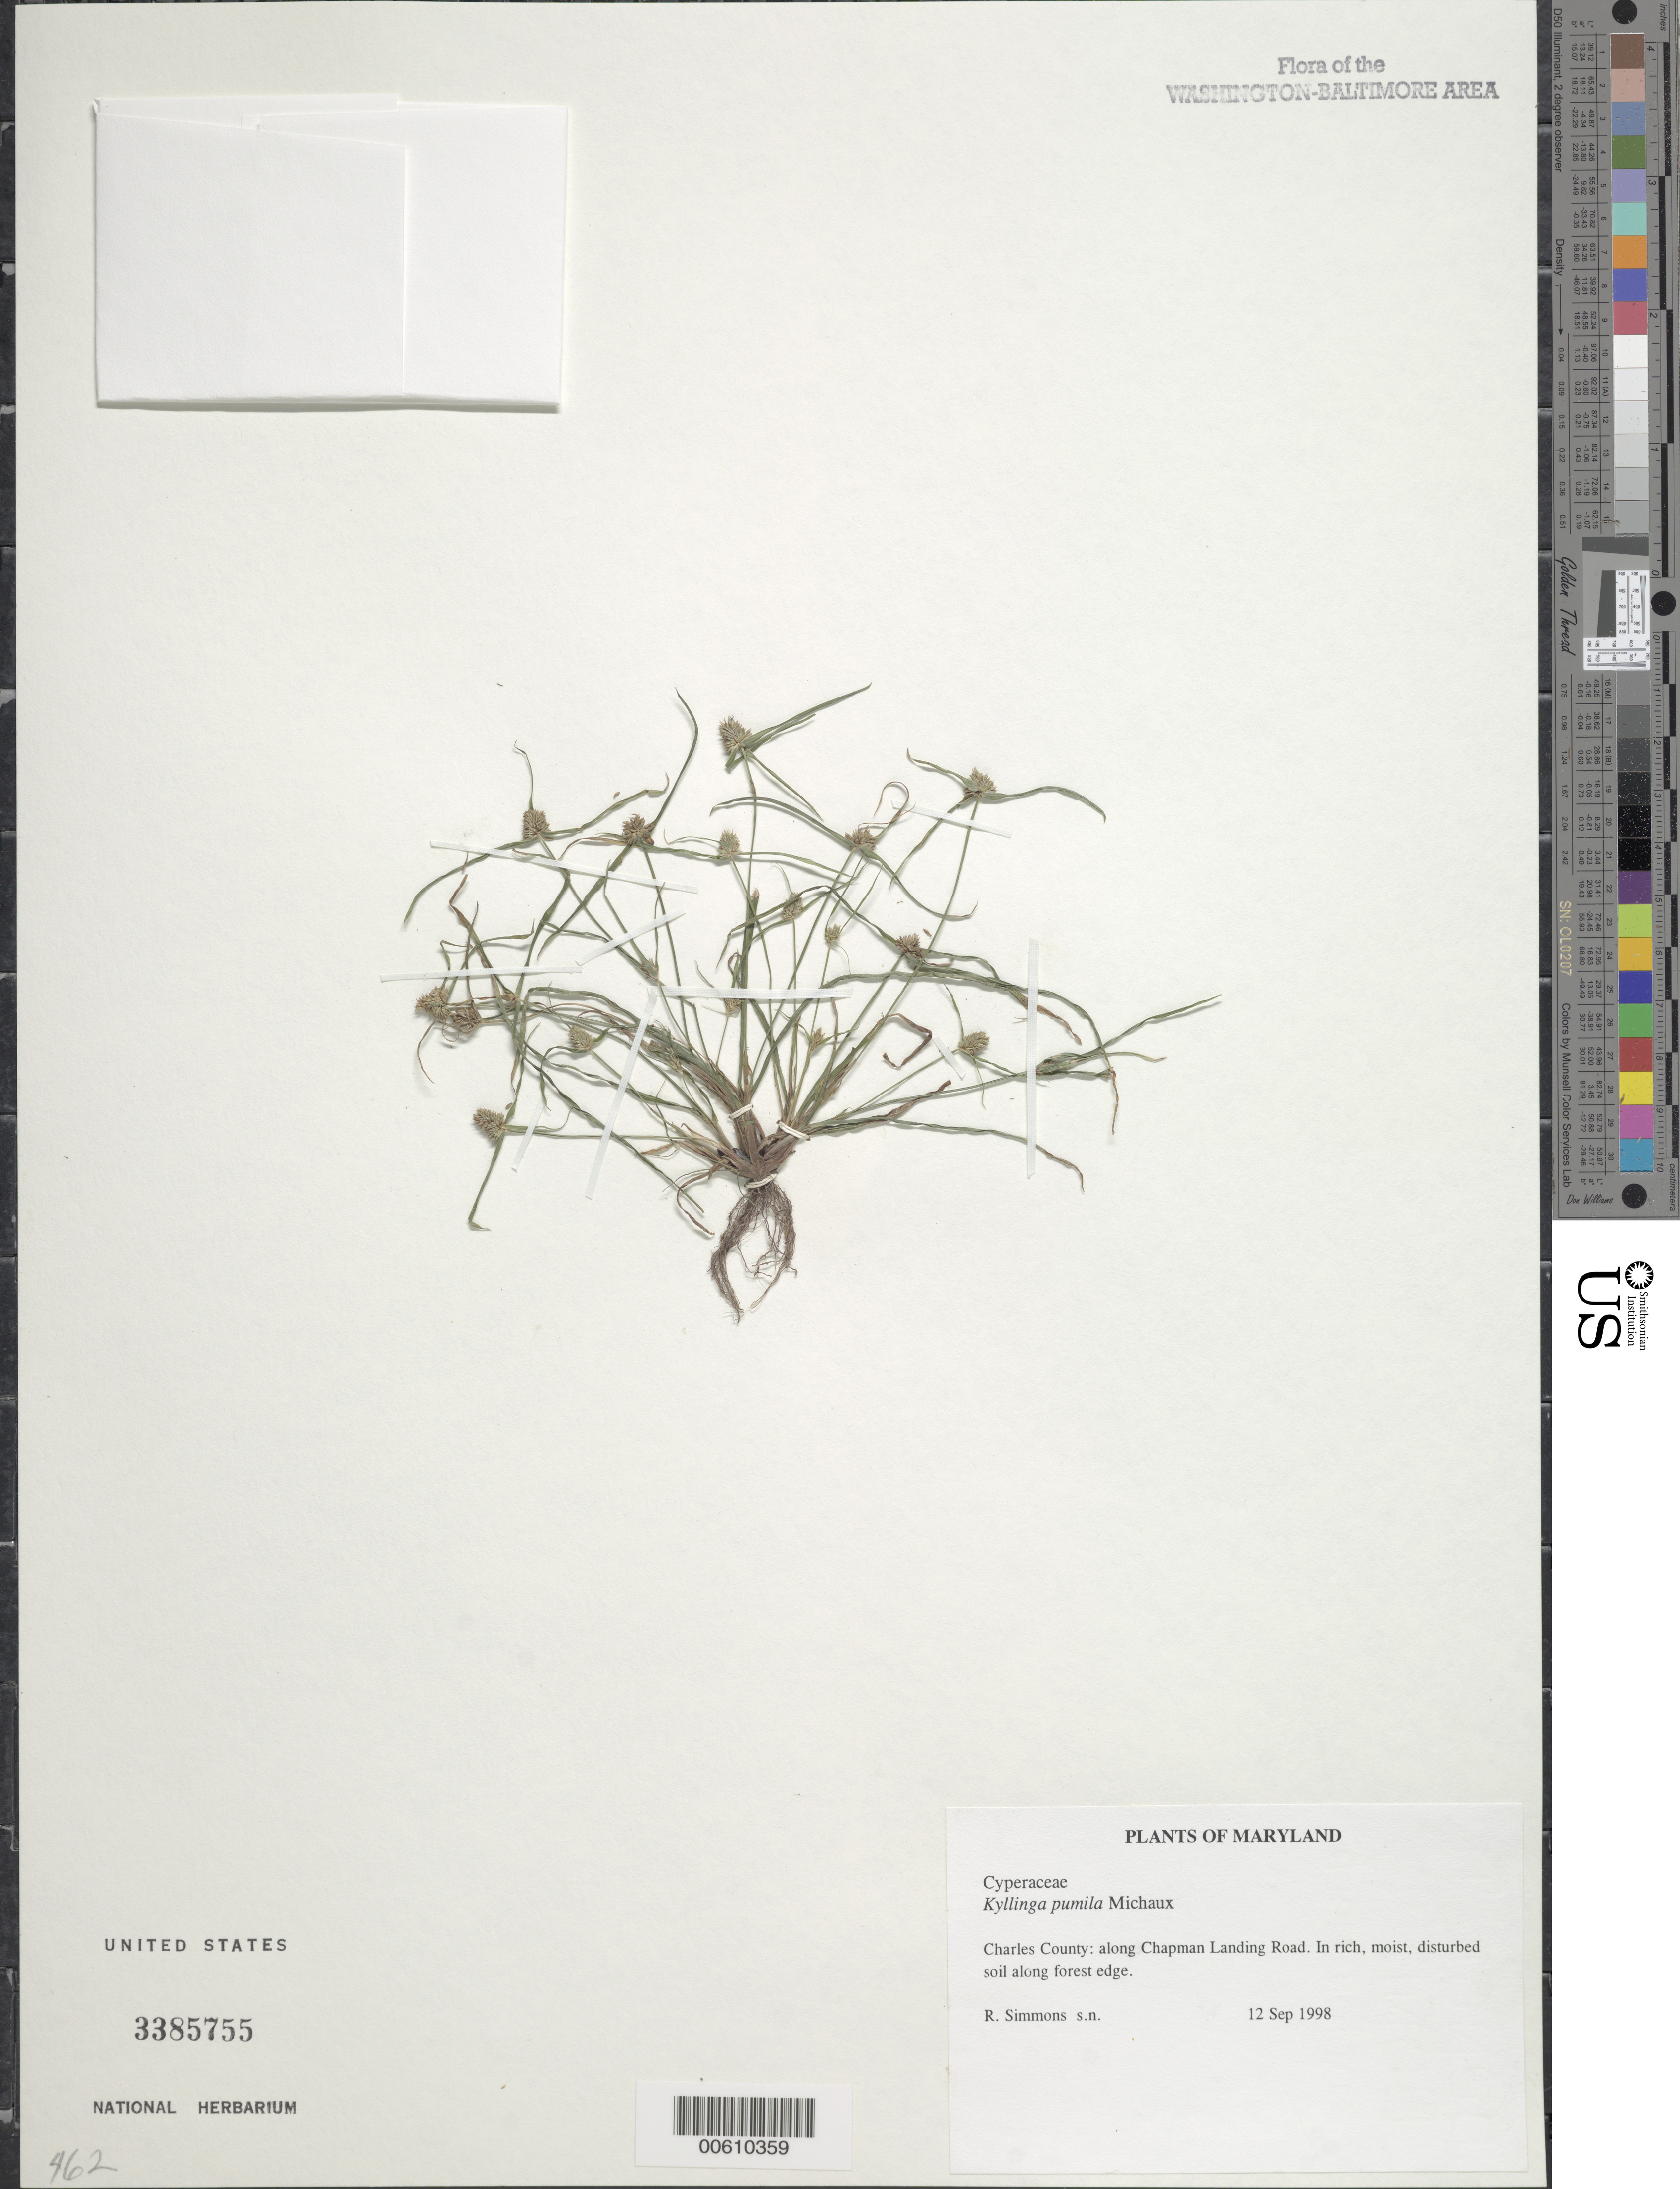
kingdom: Plantae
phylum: Tracheophyta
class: Liliopsida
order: Poales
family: Cyperaceae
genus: Cyperus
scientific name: Cyperus hortensis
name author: (Salzm. ex Steud.) Dorr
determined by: Strong, M. T., (US), Smithsonian Institution - National Museum of Natural History (UNITED STATES)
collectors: R. H. Simmons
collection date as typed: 12 Sep 1998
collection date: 1998-09-12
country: United States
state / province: Maryland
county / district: Charles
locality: along Chapman Landing Road.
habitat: In rich, moist, disturbed soil along forest edge.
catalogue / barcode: US 3385755